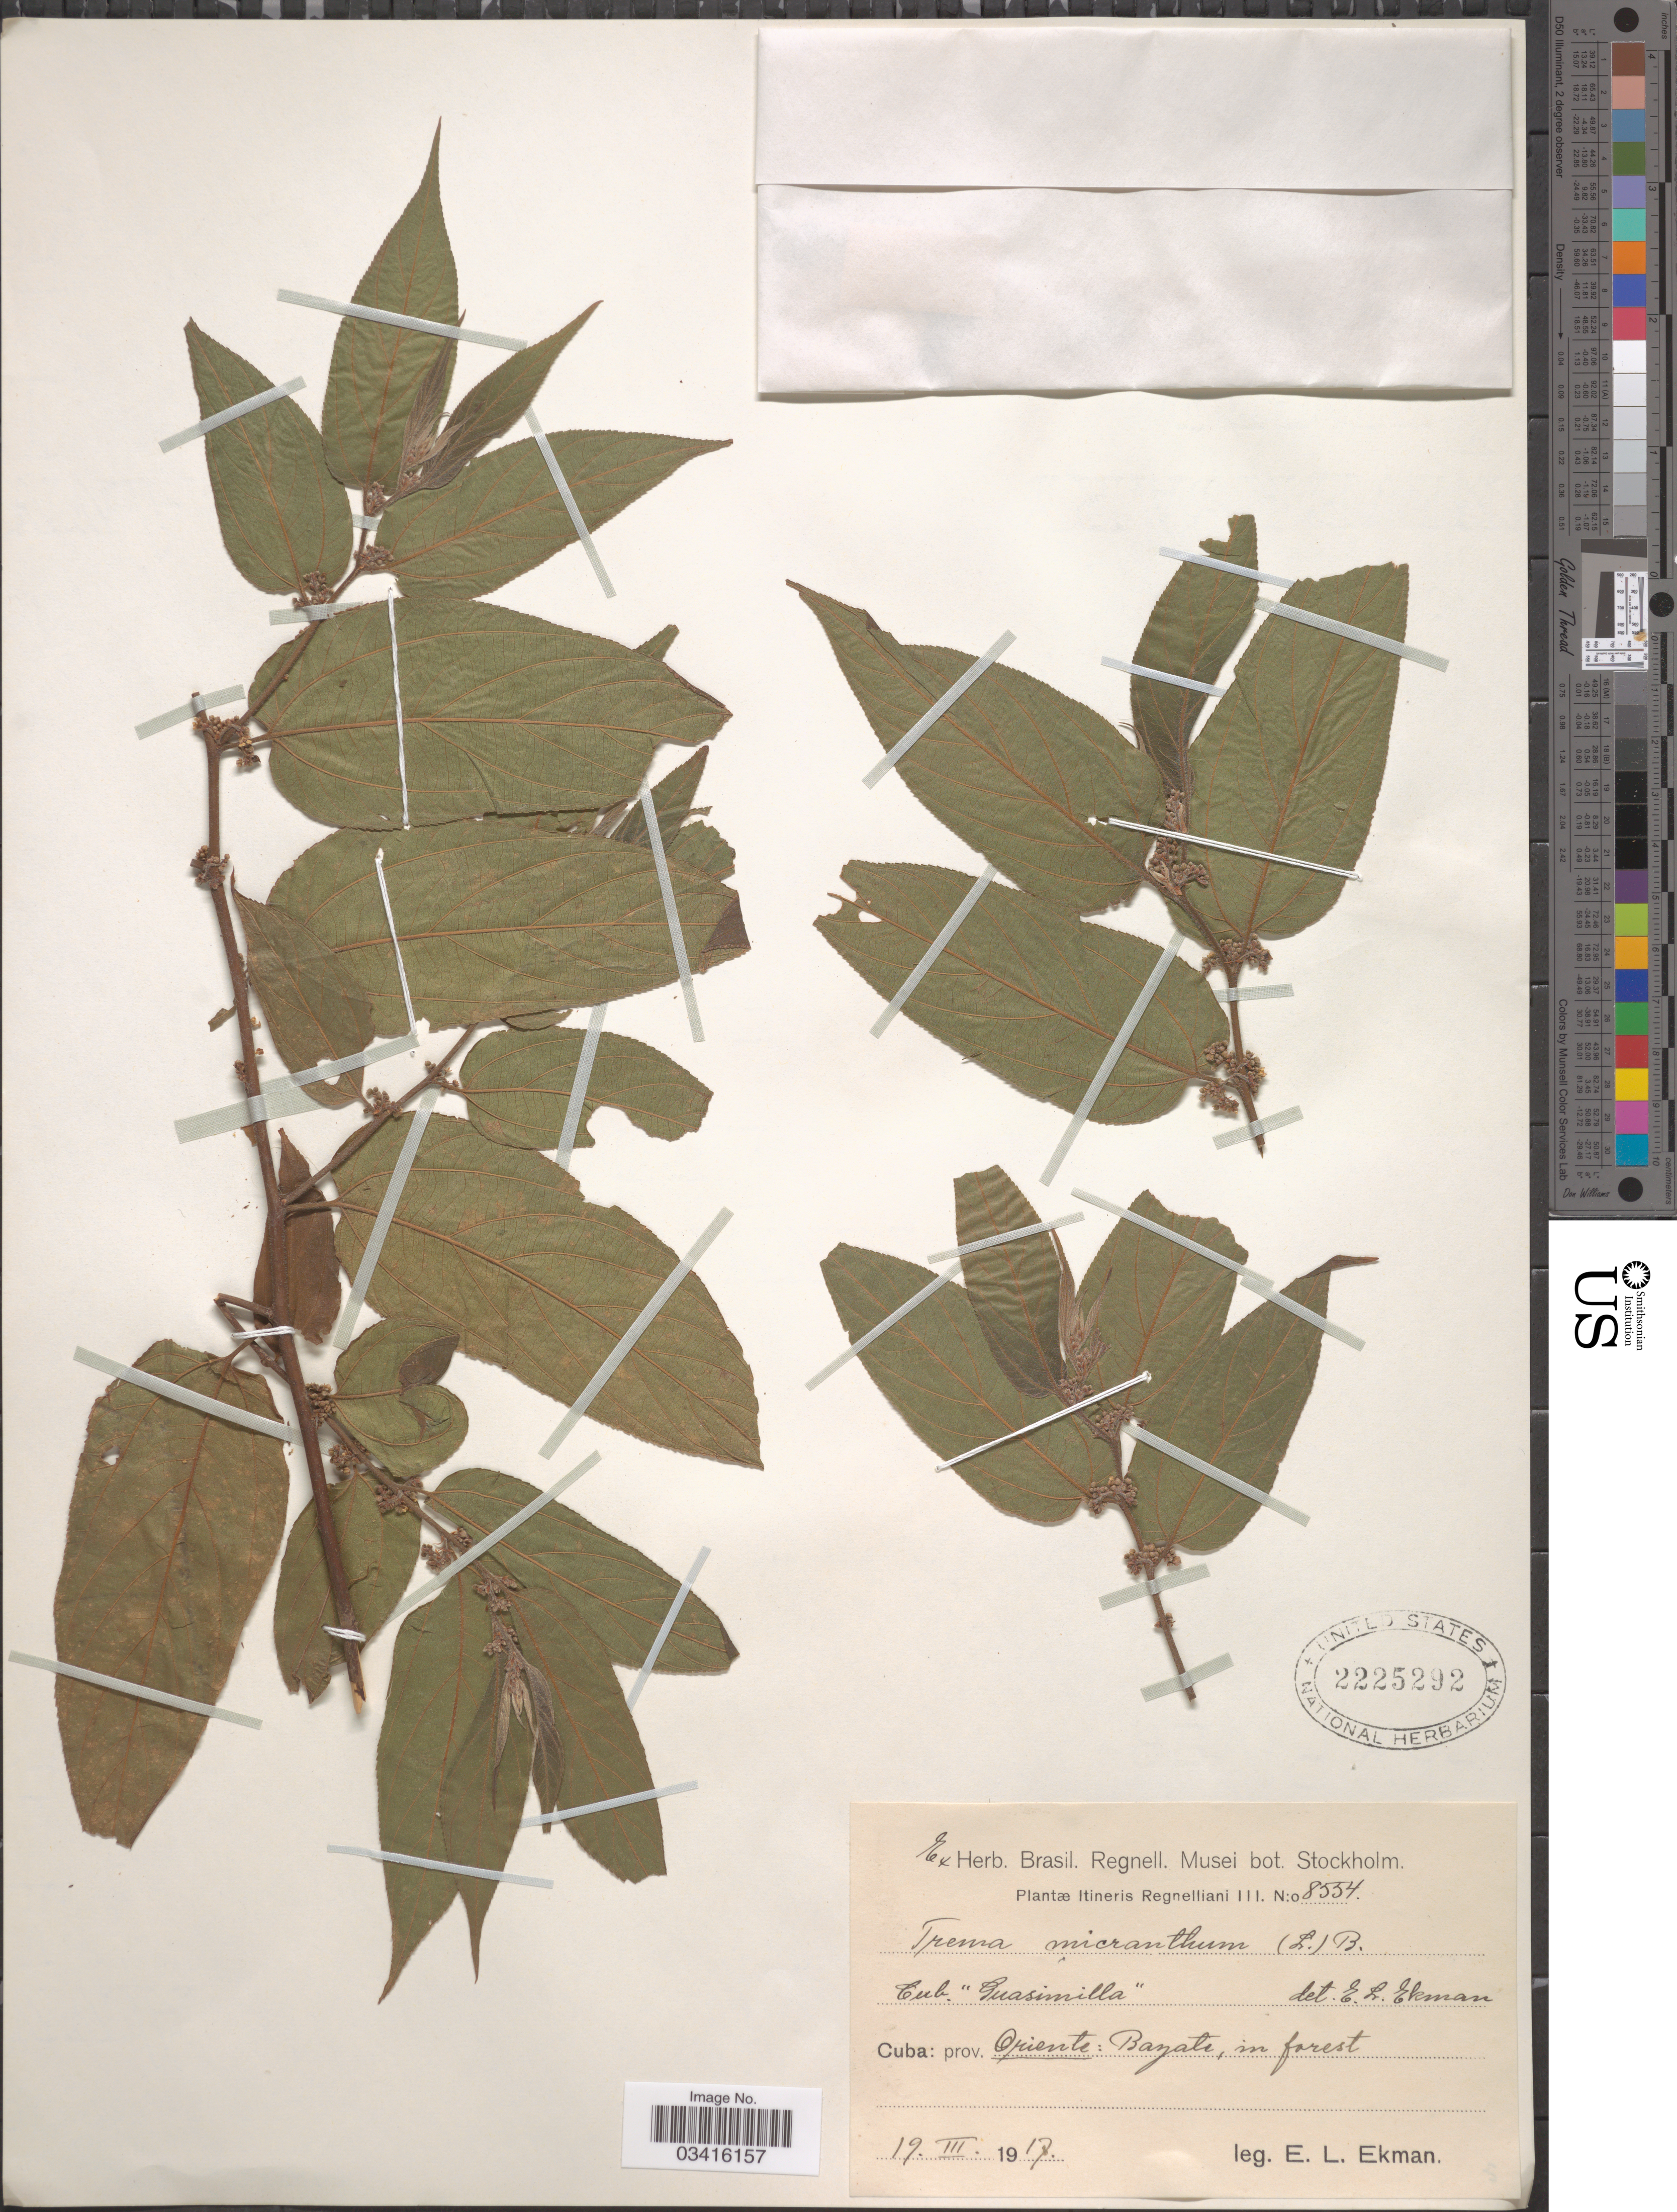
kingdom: Plantae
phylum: Tracheophyta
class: Magnoliopsida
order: Rosales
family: Cannabaceae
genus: Trema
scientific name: Trema micranthum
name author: (L.) Blume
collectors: E. L. Ekman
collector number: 8554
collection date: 1917-03-19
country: Cuba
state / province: Oriente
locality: Bayate.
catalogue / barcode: US 2225292